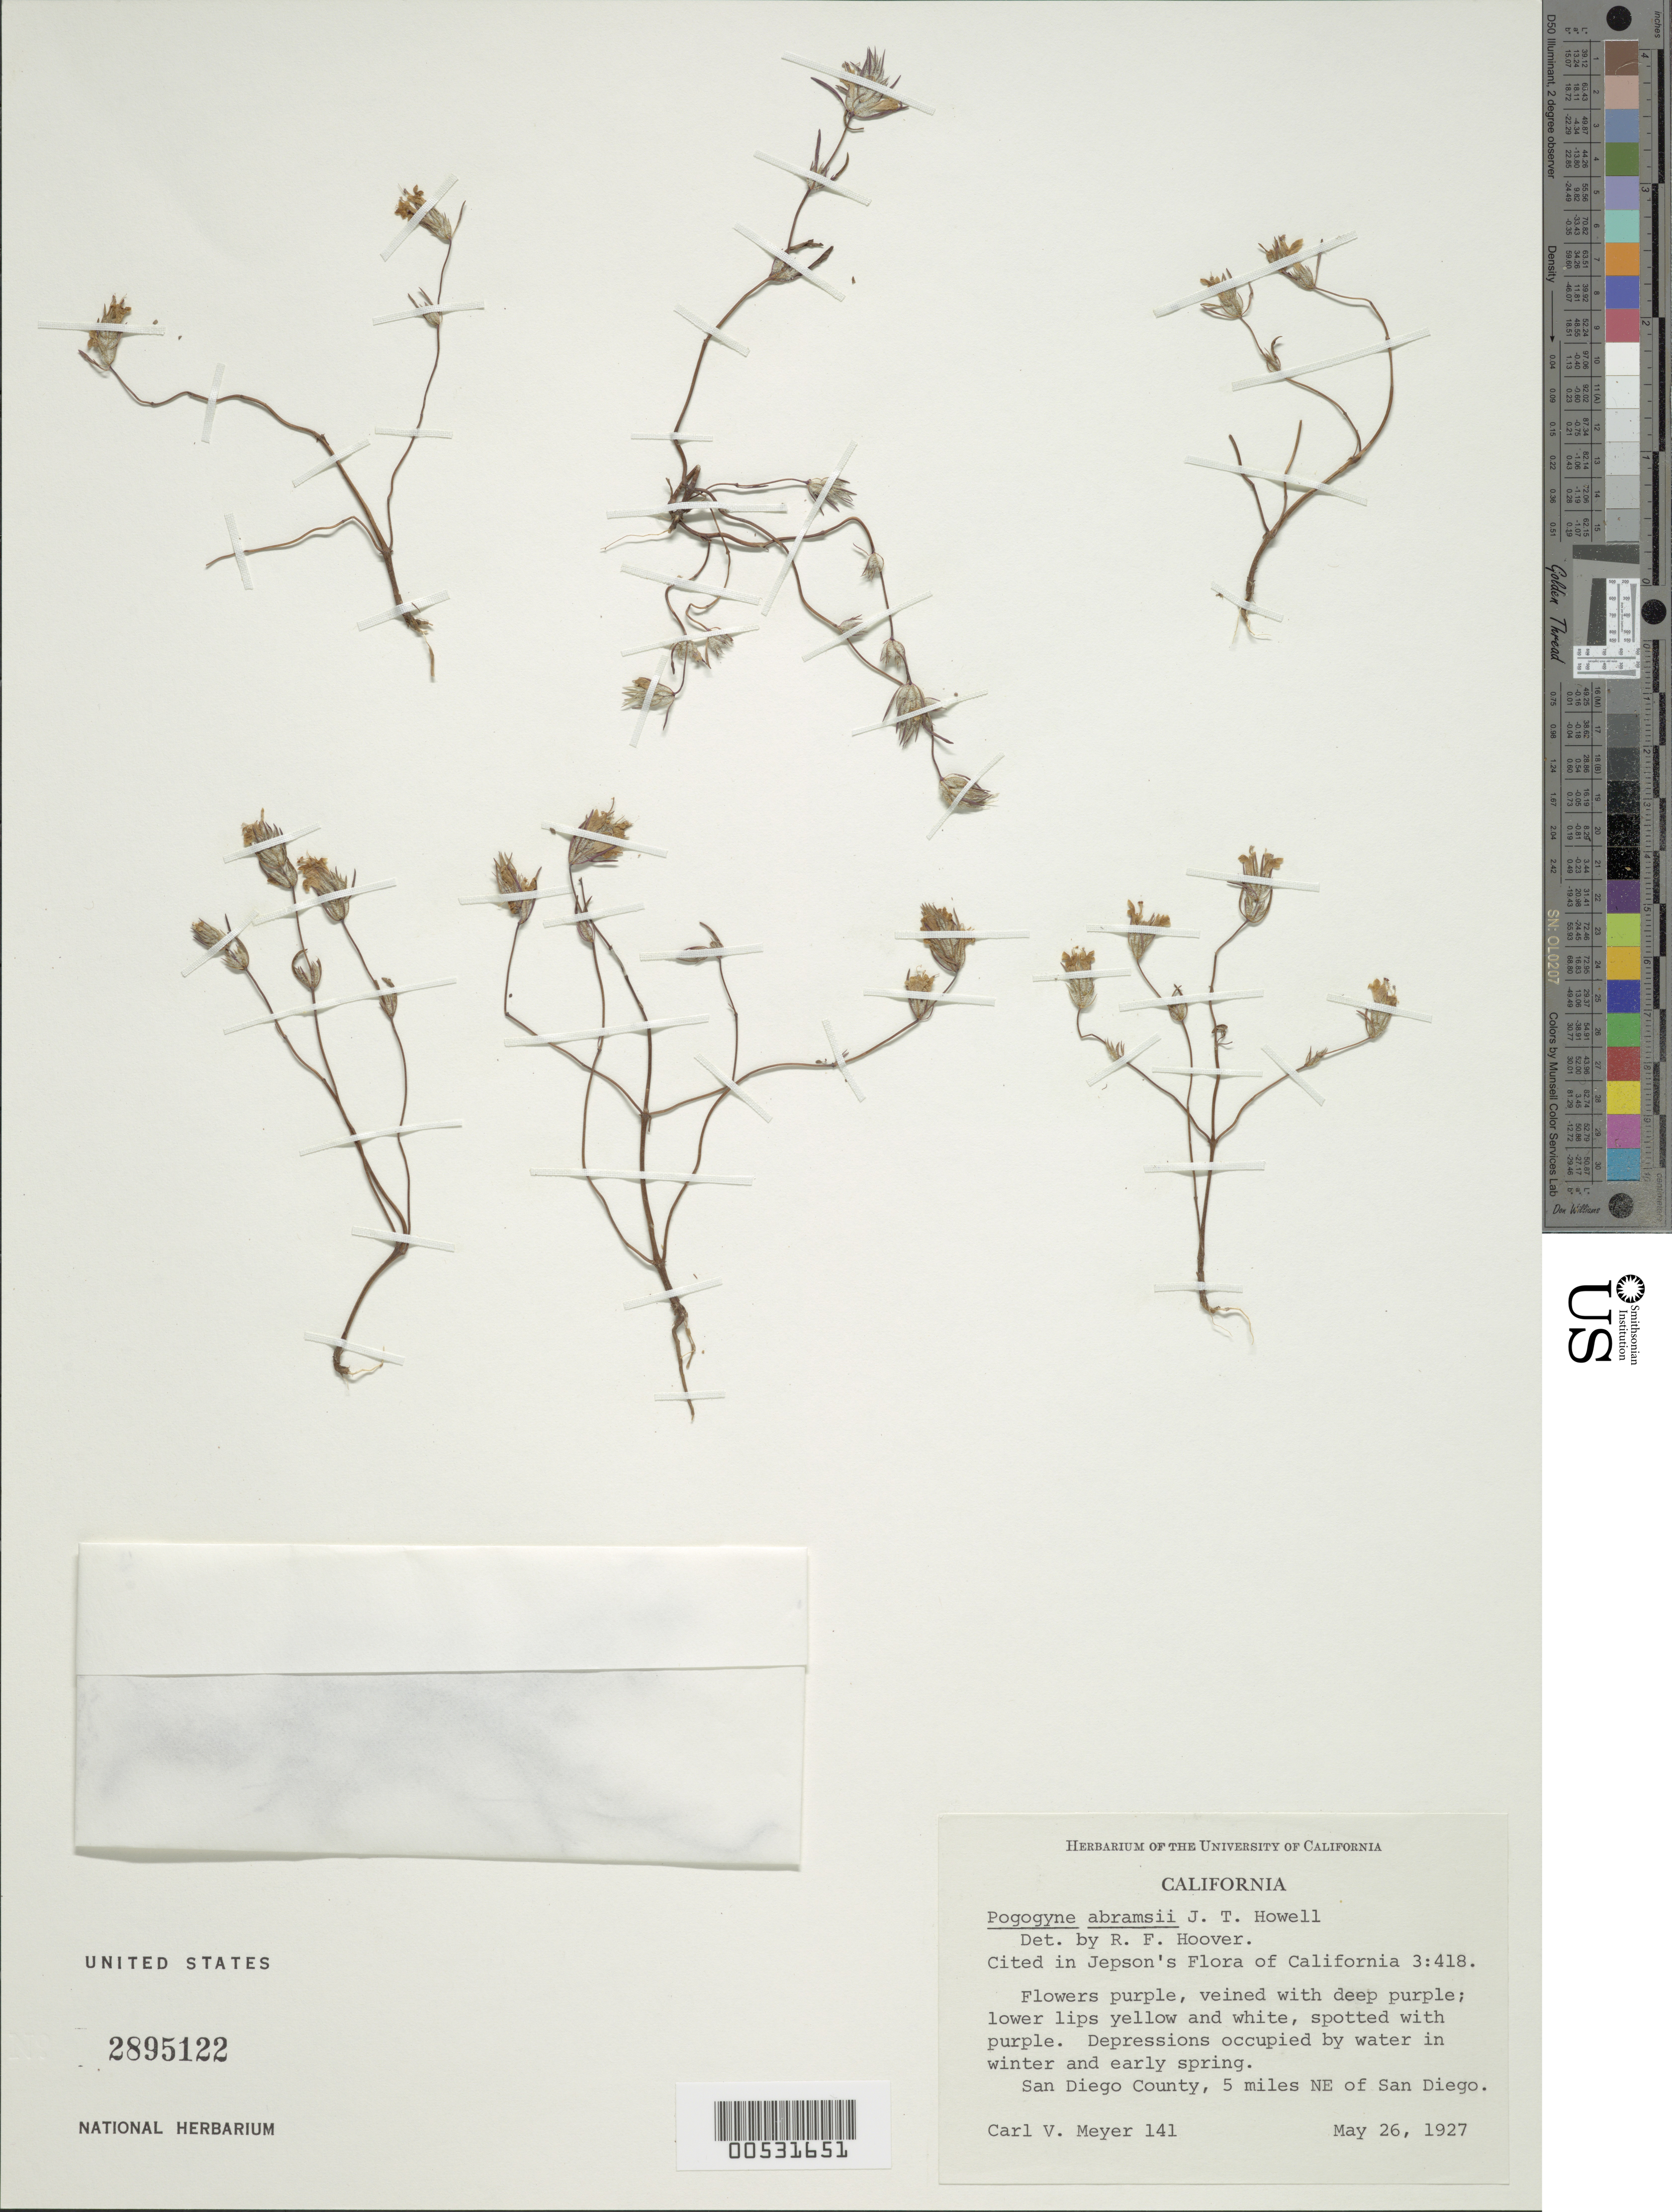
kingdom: Plantae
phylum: Tracheophyta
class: Magnoliopsida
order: Lamiales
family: Lamiaceae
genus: Pogogyne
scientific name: Pogogyne abramsii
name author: J.T. Howell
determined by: Hoover, Robert F.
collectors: C. V. Meyer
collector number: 141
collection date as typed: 26 May 1927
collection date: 1927-05-26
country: United States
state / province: California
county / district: San Diego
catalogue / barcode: US 2895122